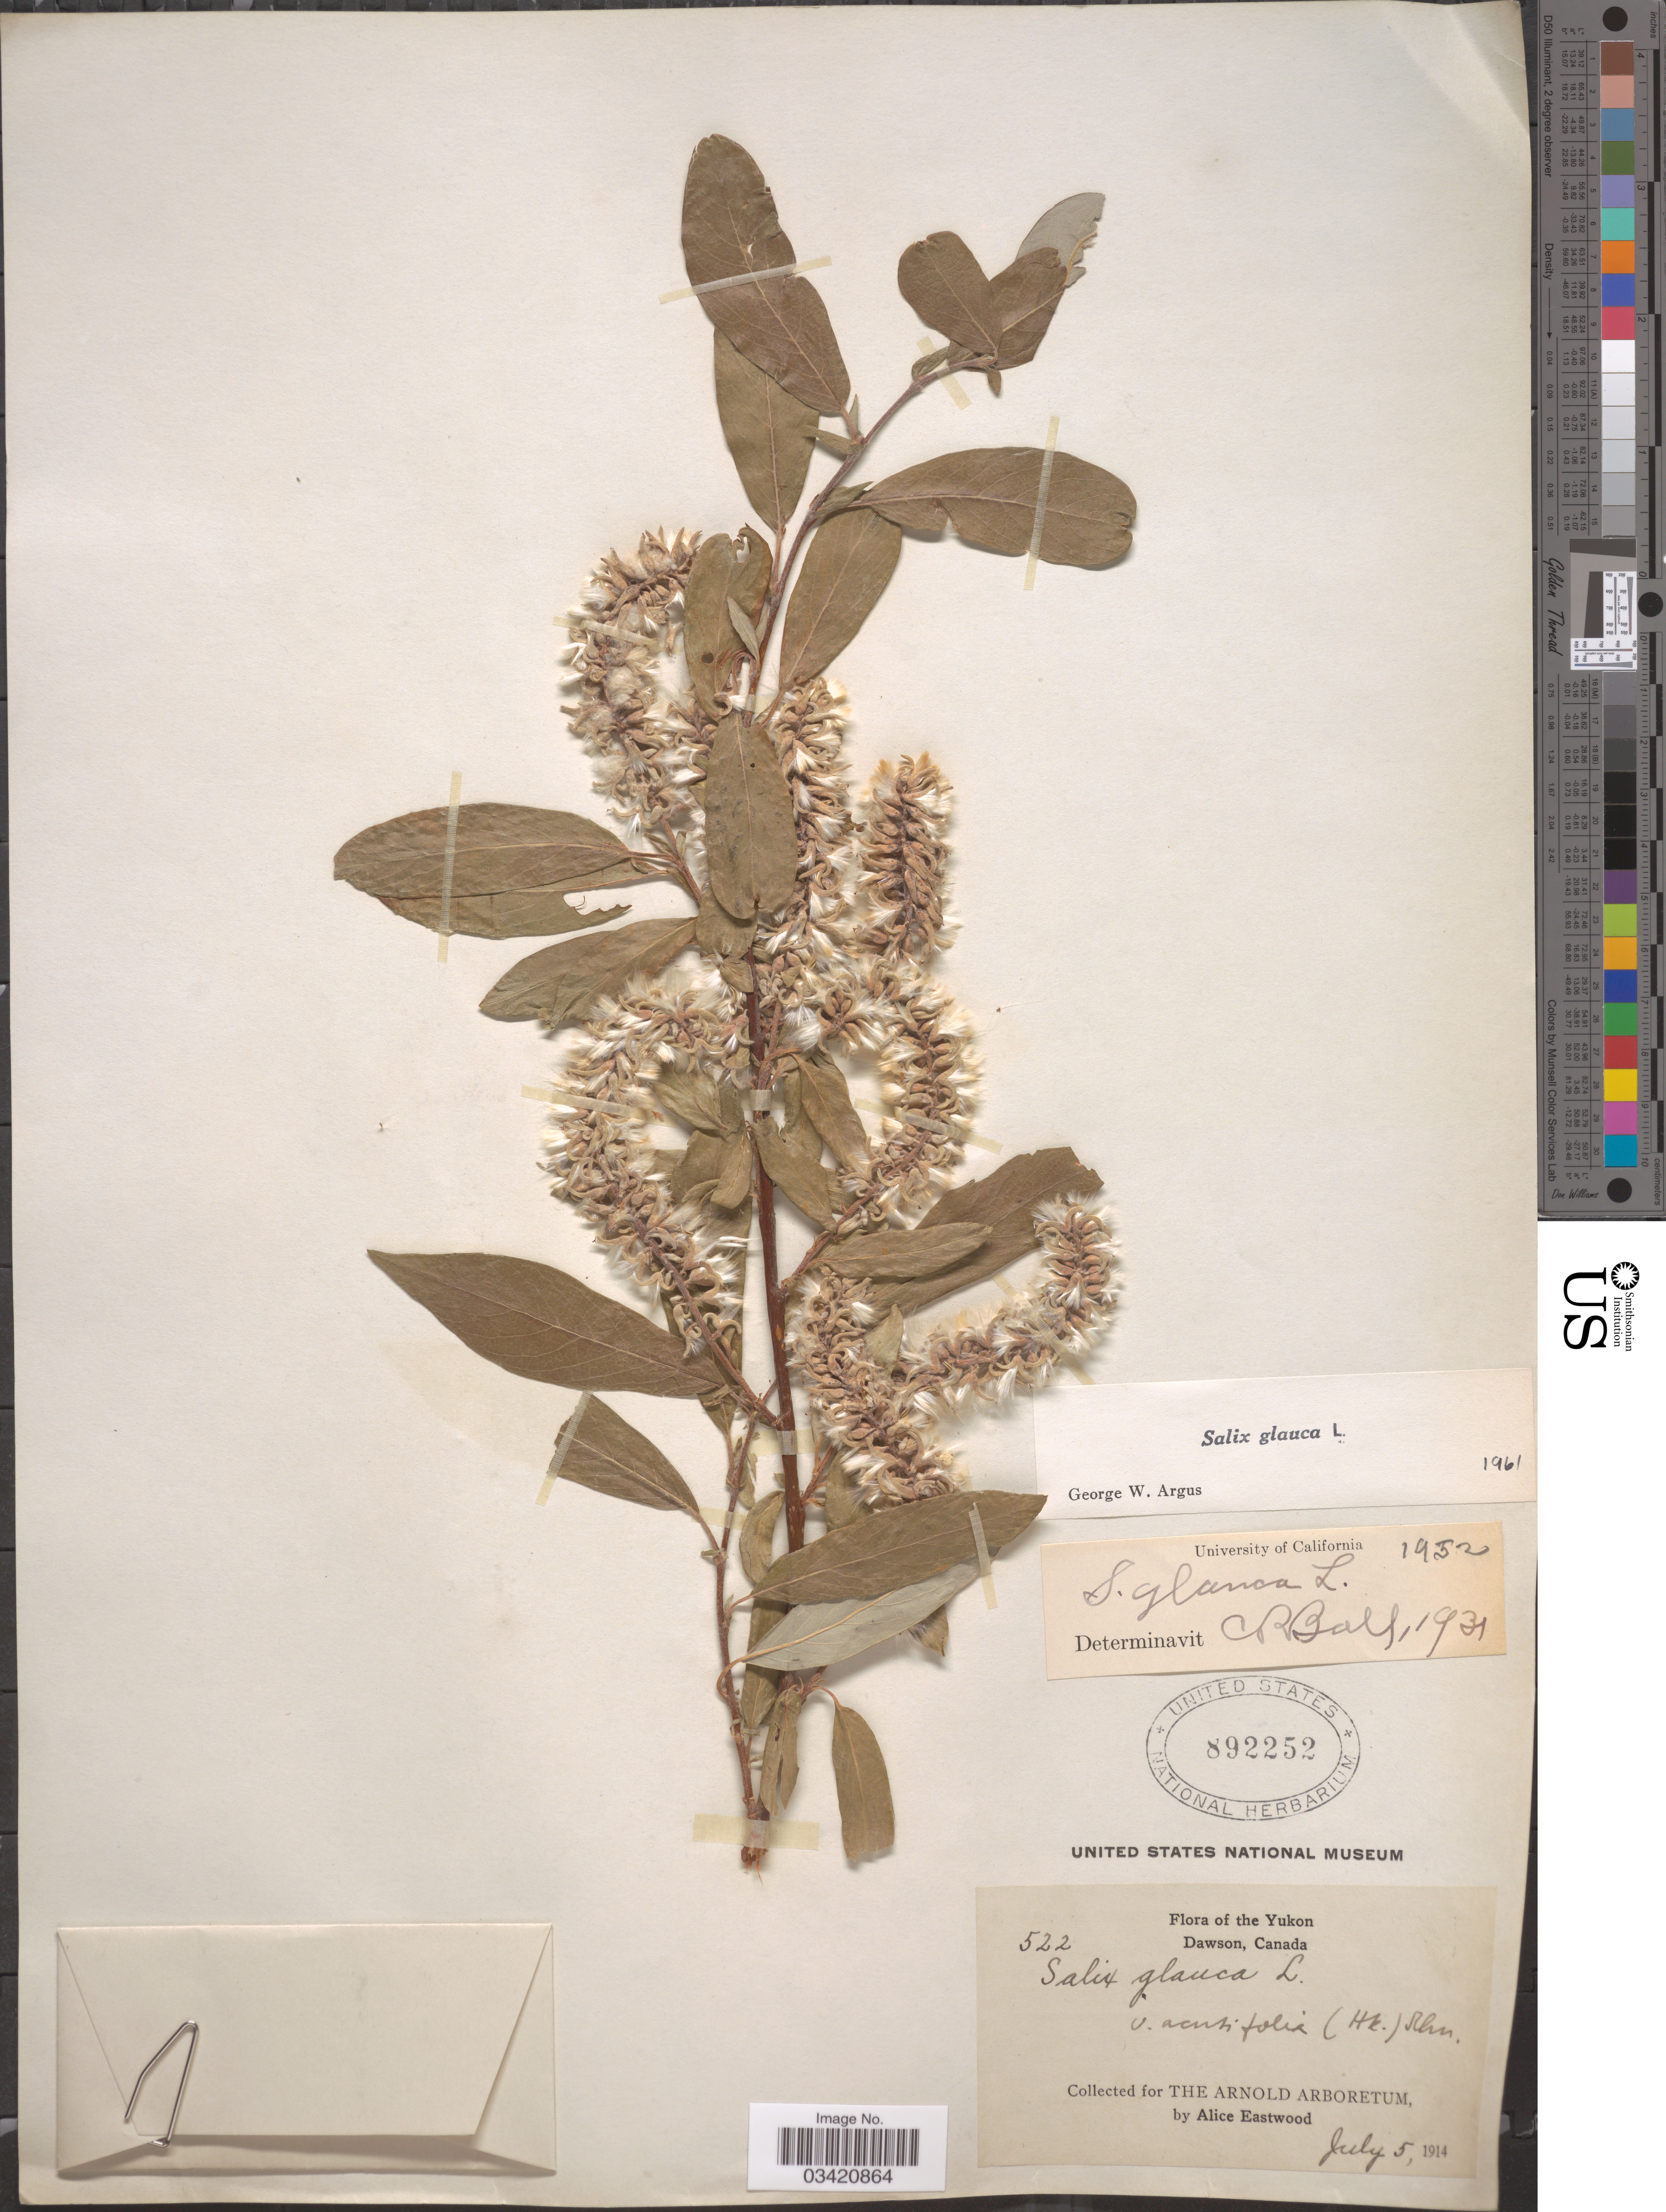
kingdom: Plantae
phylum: Tracheophyta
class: Magnoliopsida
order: Malpighiales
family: Salicaceae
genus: Salix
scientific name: Salix glauca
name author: L.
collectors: A. Eastwood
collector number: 522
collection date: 1914-07-05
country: Canada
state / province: Yukon Territory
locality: Yukon. Dawson.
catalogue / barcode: US 892252